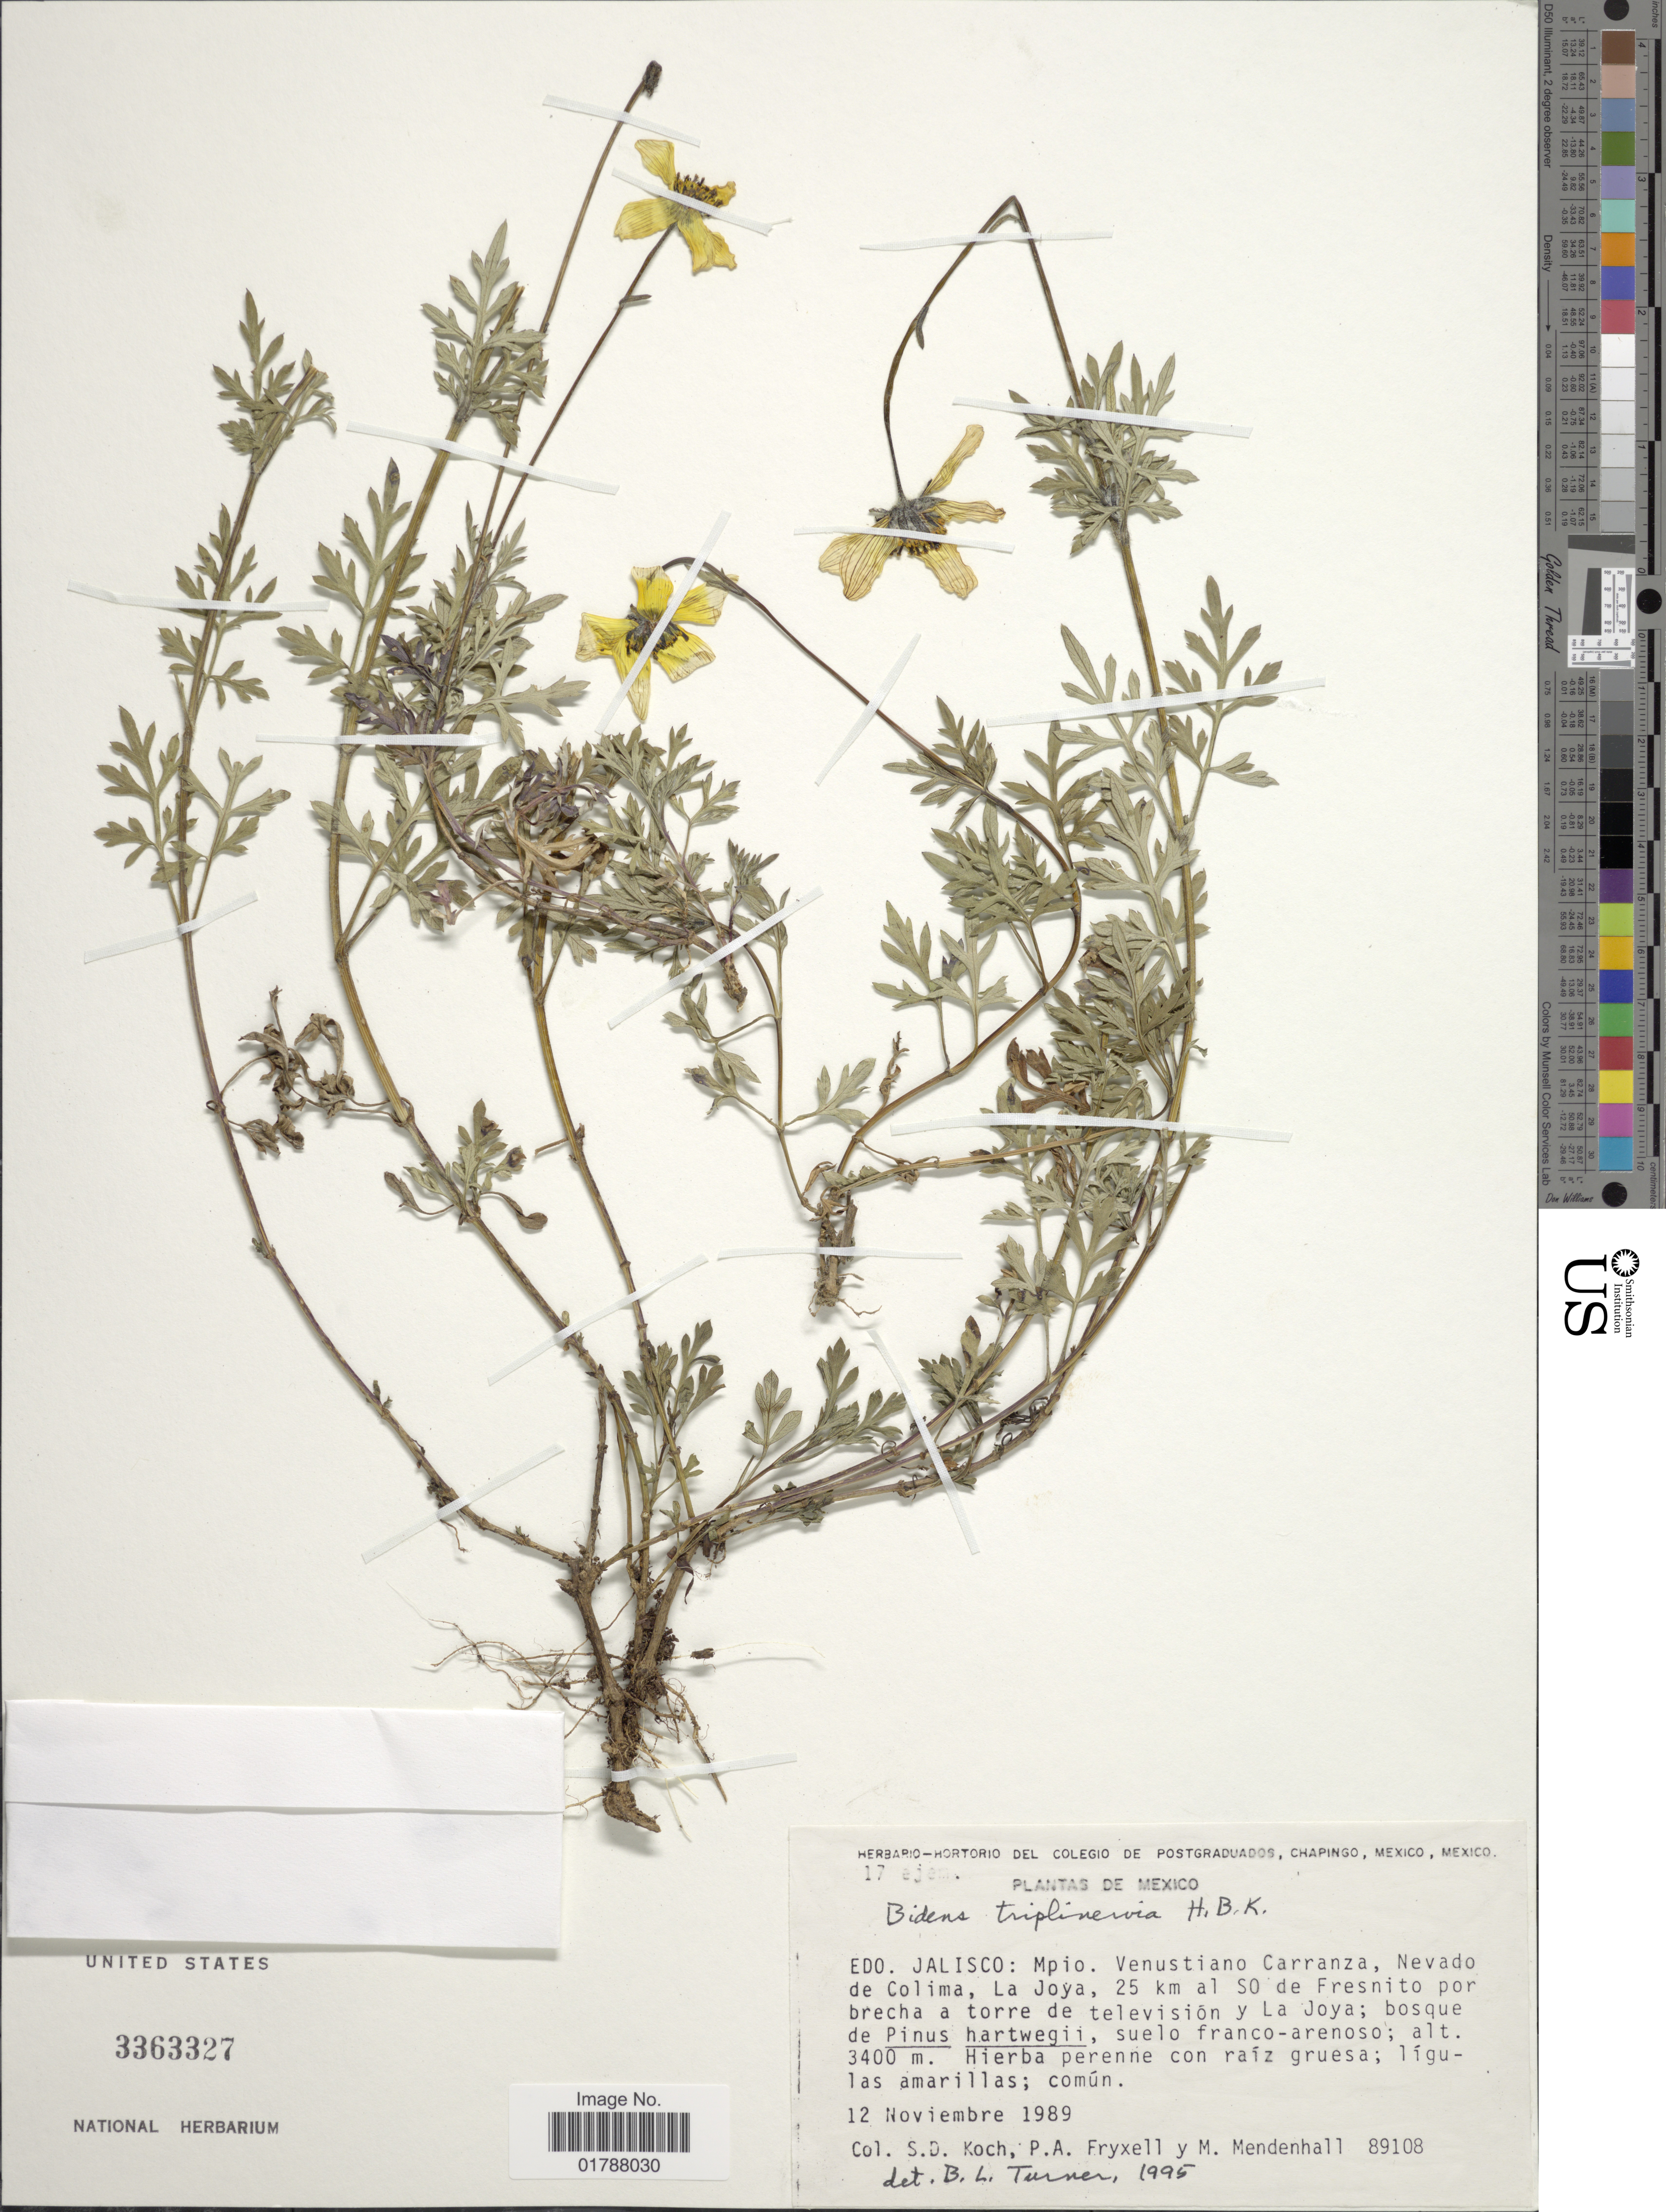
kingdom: Plantae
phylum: Tracheophyta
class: Magnoliopsida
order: Asterales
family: Asteraceae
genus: Bidens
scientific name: Bidens triplinervia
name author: Kunth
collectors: S. D. Koch, P. A. Fryxell & M. Mendenhall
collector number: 89108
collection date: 1989-11-12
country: Mexico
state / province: Jalisco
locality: Edo. Jalisco: Mpio. Venustiano Carranza, Nevado de Colima, La Joya, 25 km al SO de Fresnito por brecha a torre de television y La Joya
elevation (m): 3400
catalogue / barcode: US 3363327